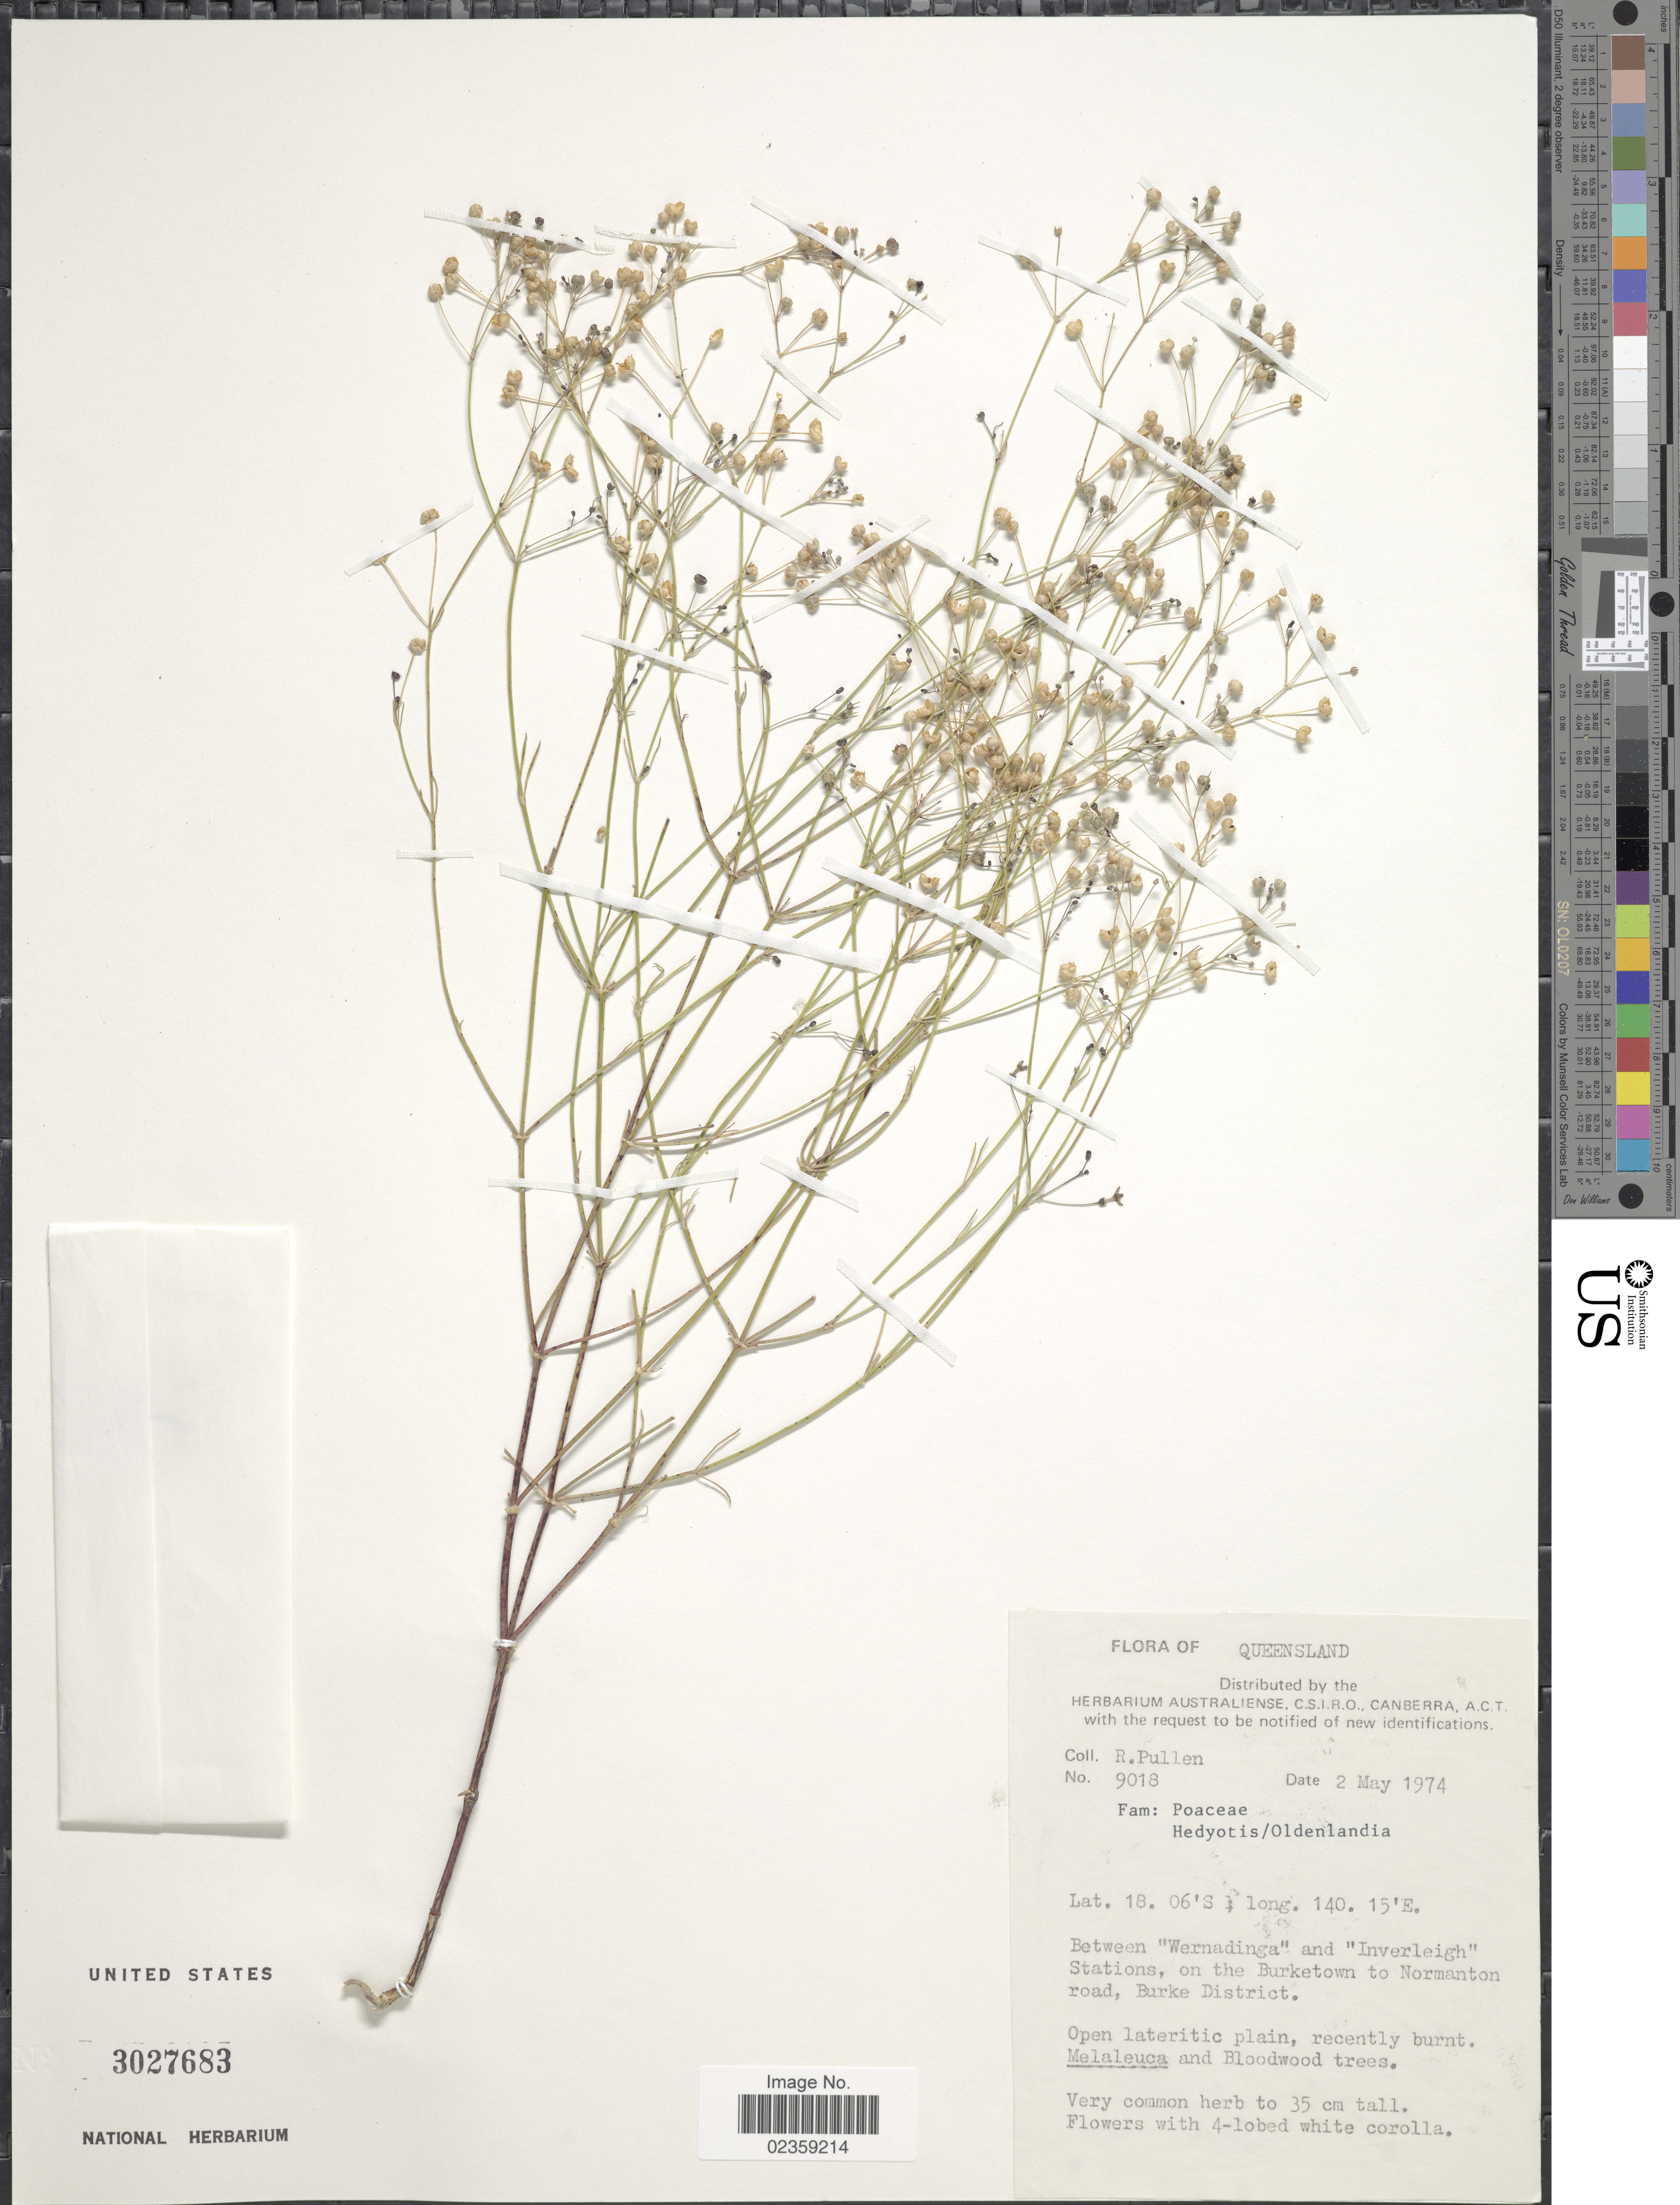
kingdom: Plantae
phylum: Tracheophyta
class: Magnoliopsida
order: Gentianales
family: Rubiaceae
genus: Oldenlandia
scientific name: Oldenlandia sp.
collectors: R. Pullen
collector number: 9018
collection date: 1974-05-02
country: Australia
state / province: Queensland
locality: Between "Wernadinga" and "Inverleigh" Station, on the Burketown to Normanton road, Burke District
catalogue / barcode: US 3027683